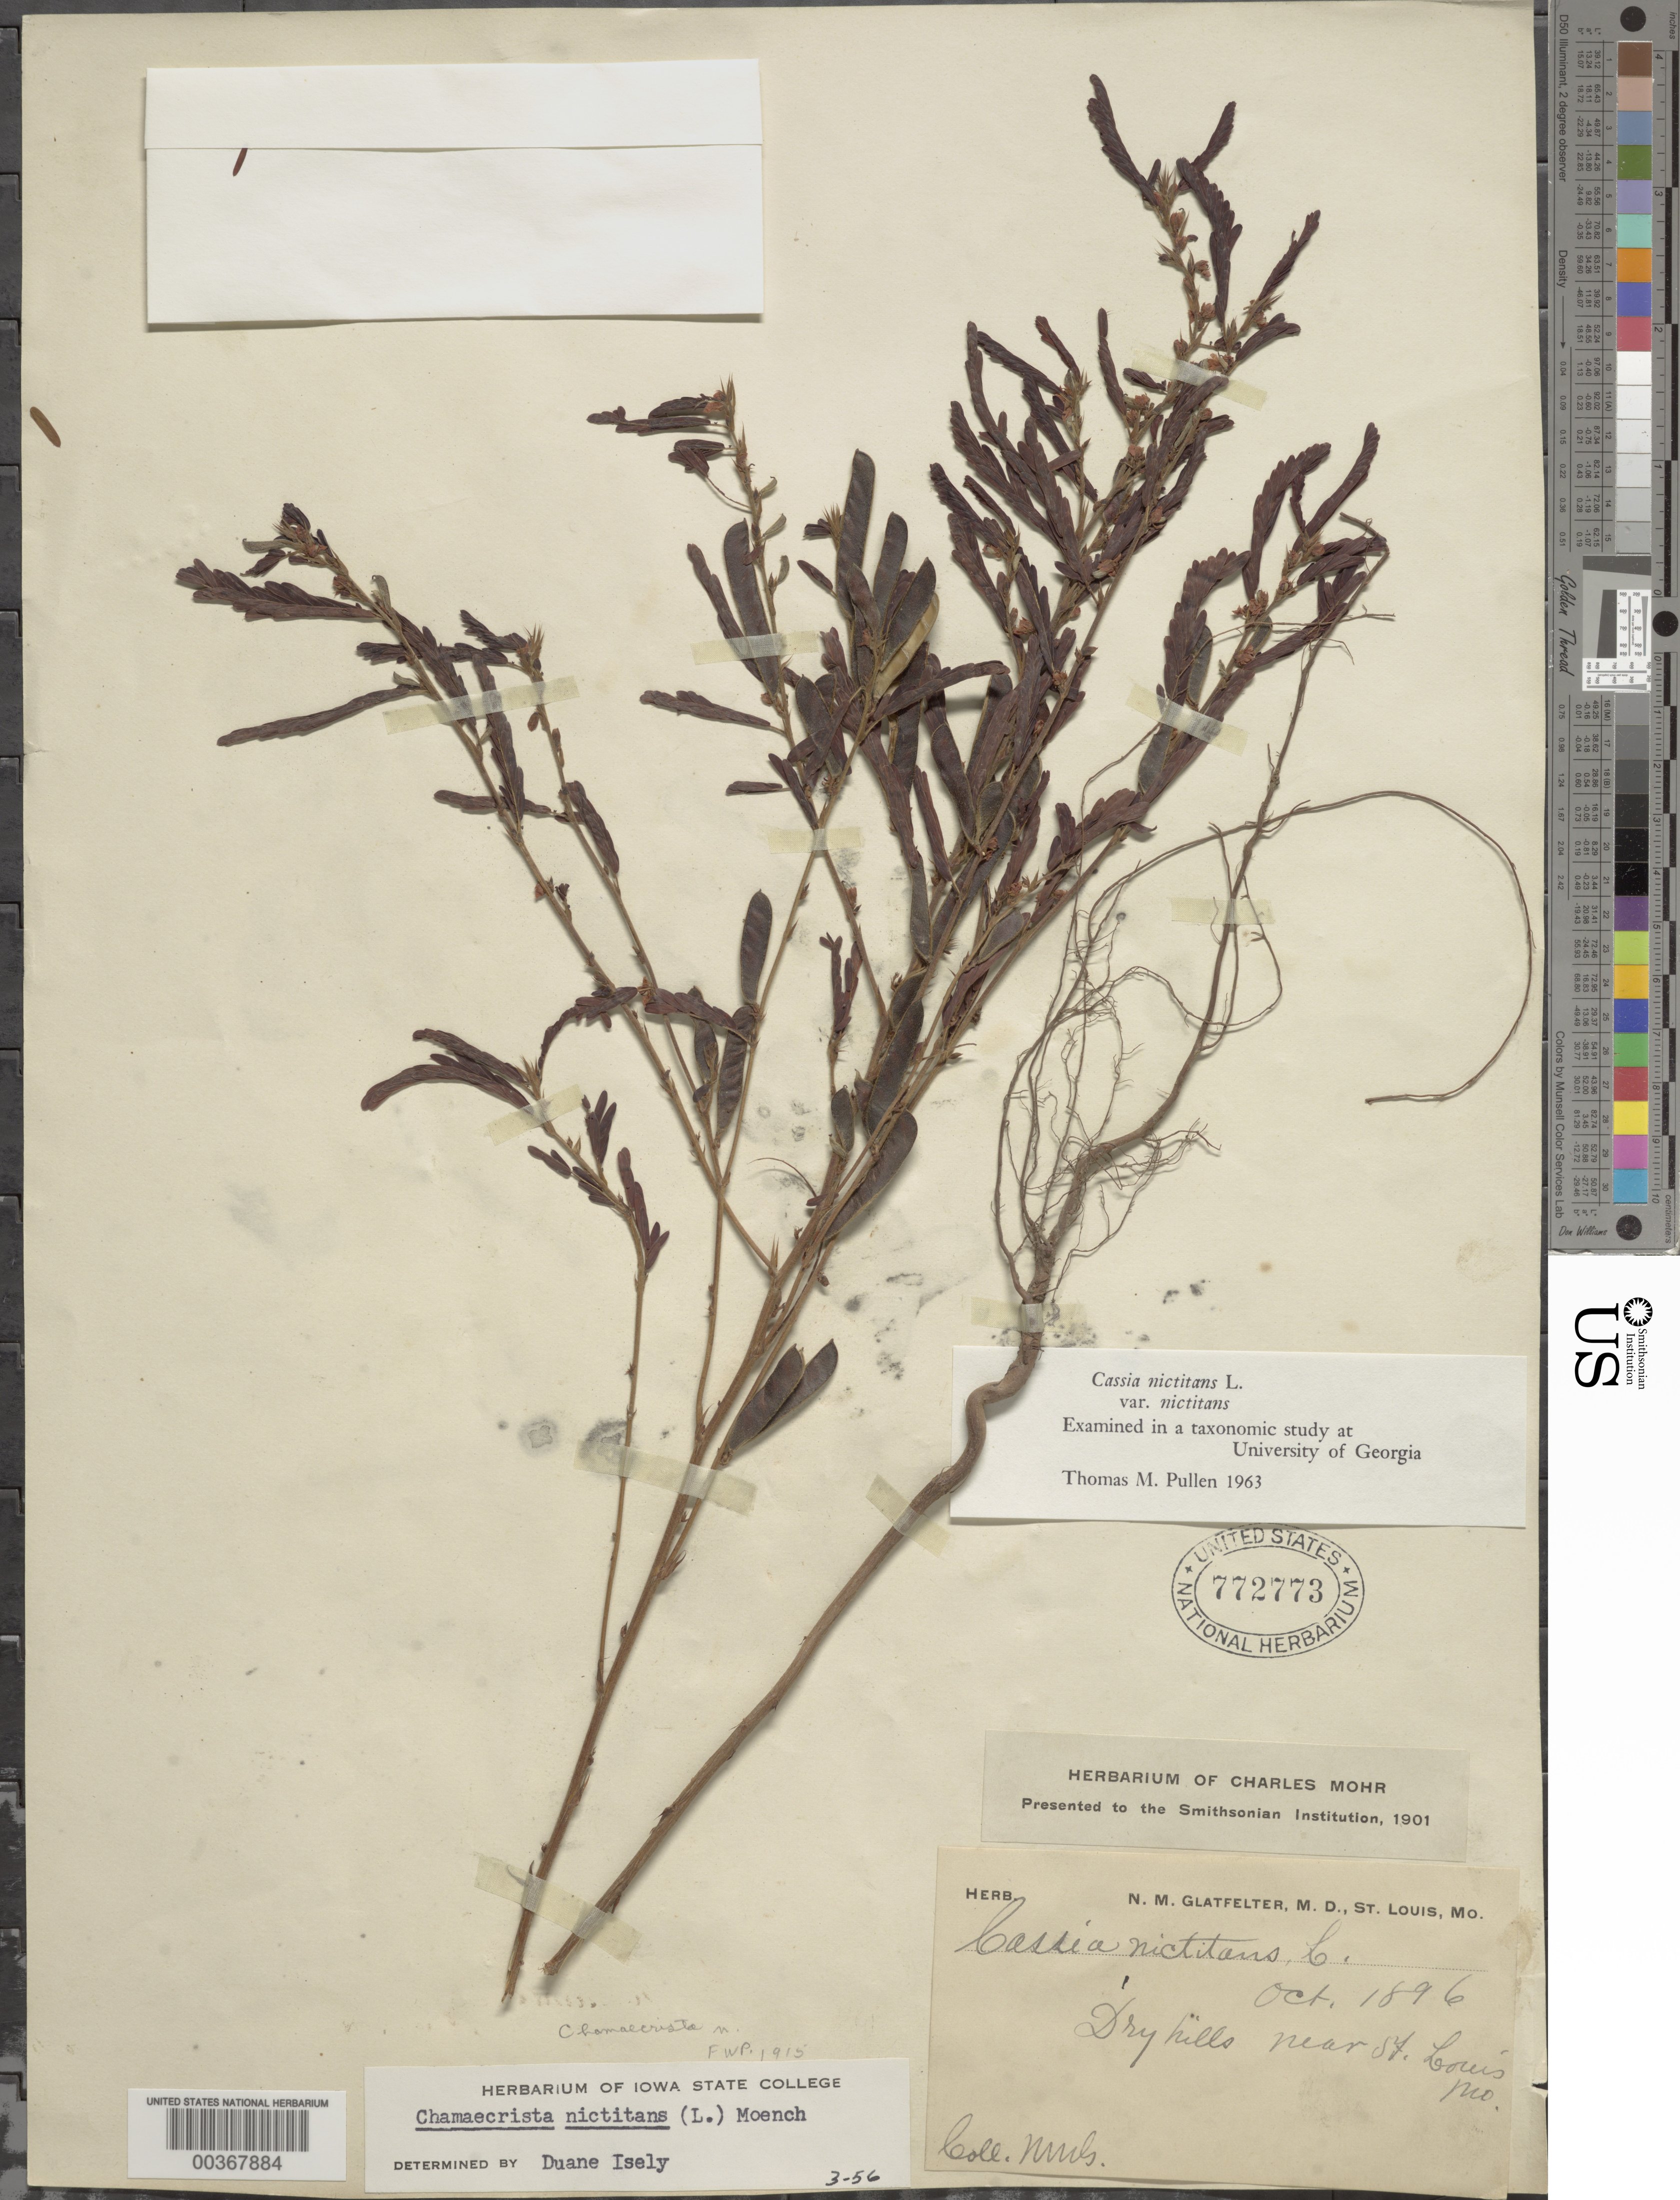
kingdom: Plantae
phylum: Tracheophyta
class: Magnoliopsida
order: Fabales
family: Fabaceae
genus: Chamaecrista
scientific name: Chamaecrista nictitans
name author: (L.) Moench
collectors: N. M. Glatfelter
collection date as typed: Oct 1896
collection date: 1896-10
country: United States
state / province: Missouri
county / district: Saint Louis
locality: Near st. louis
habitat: Dry hills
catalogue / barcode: US 772773